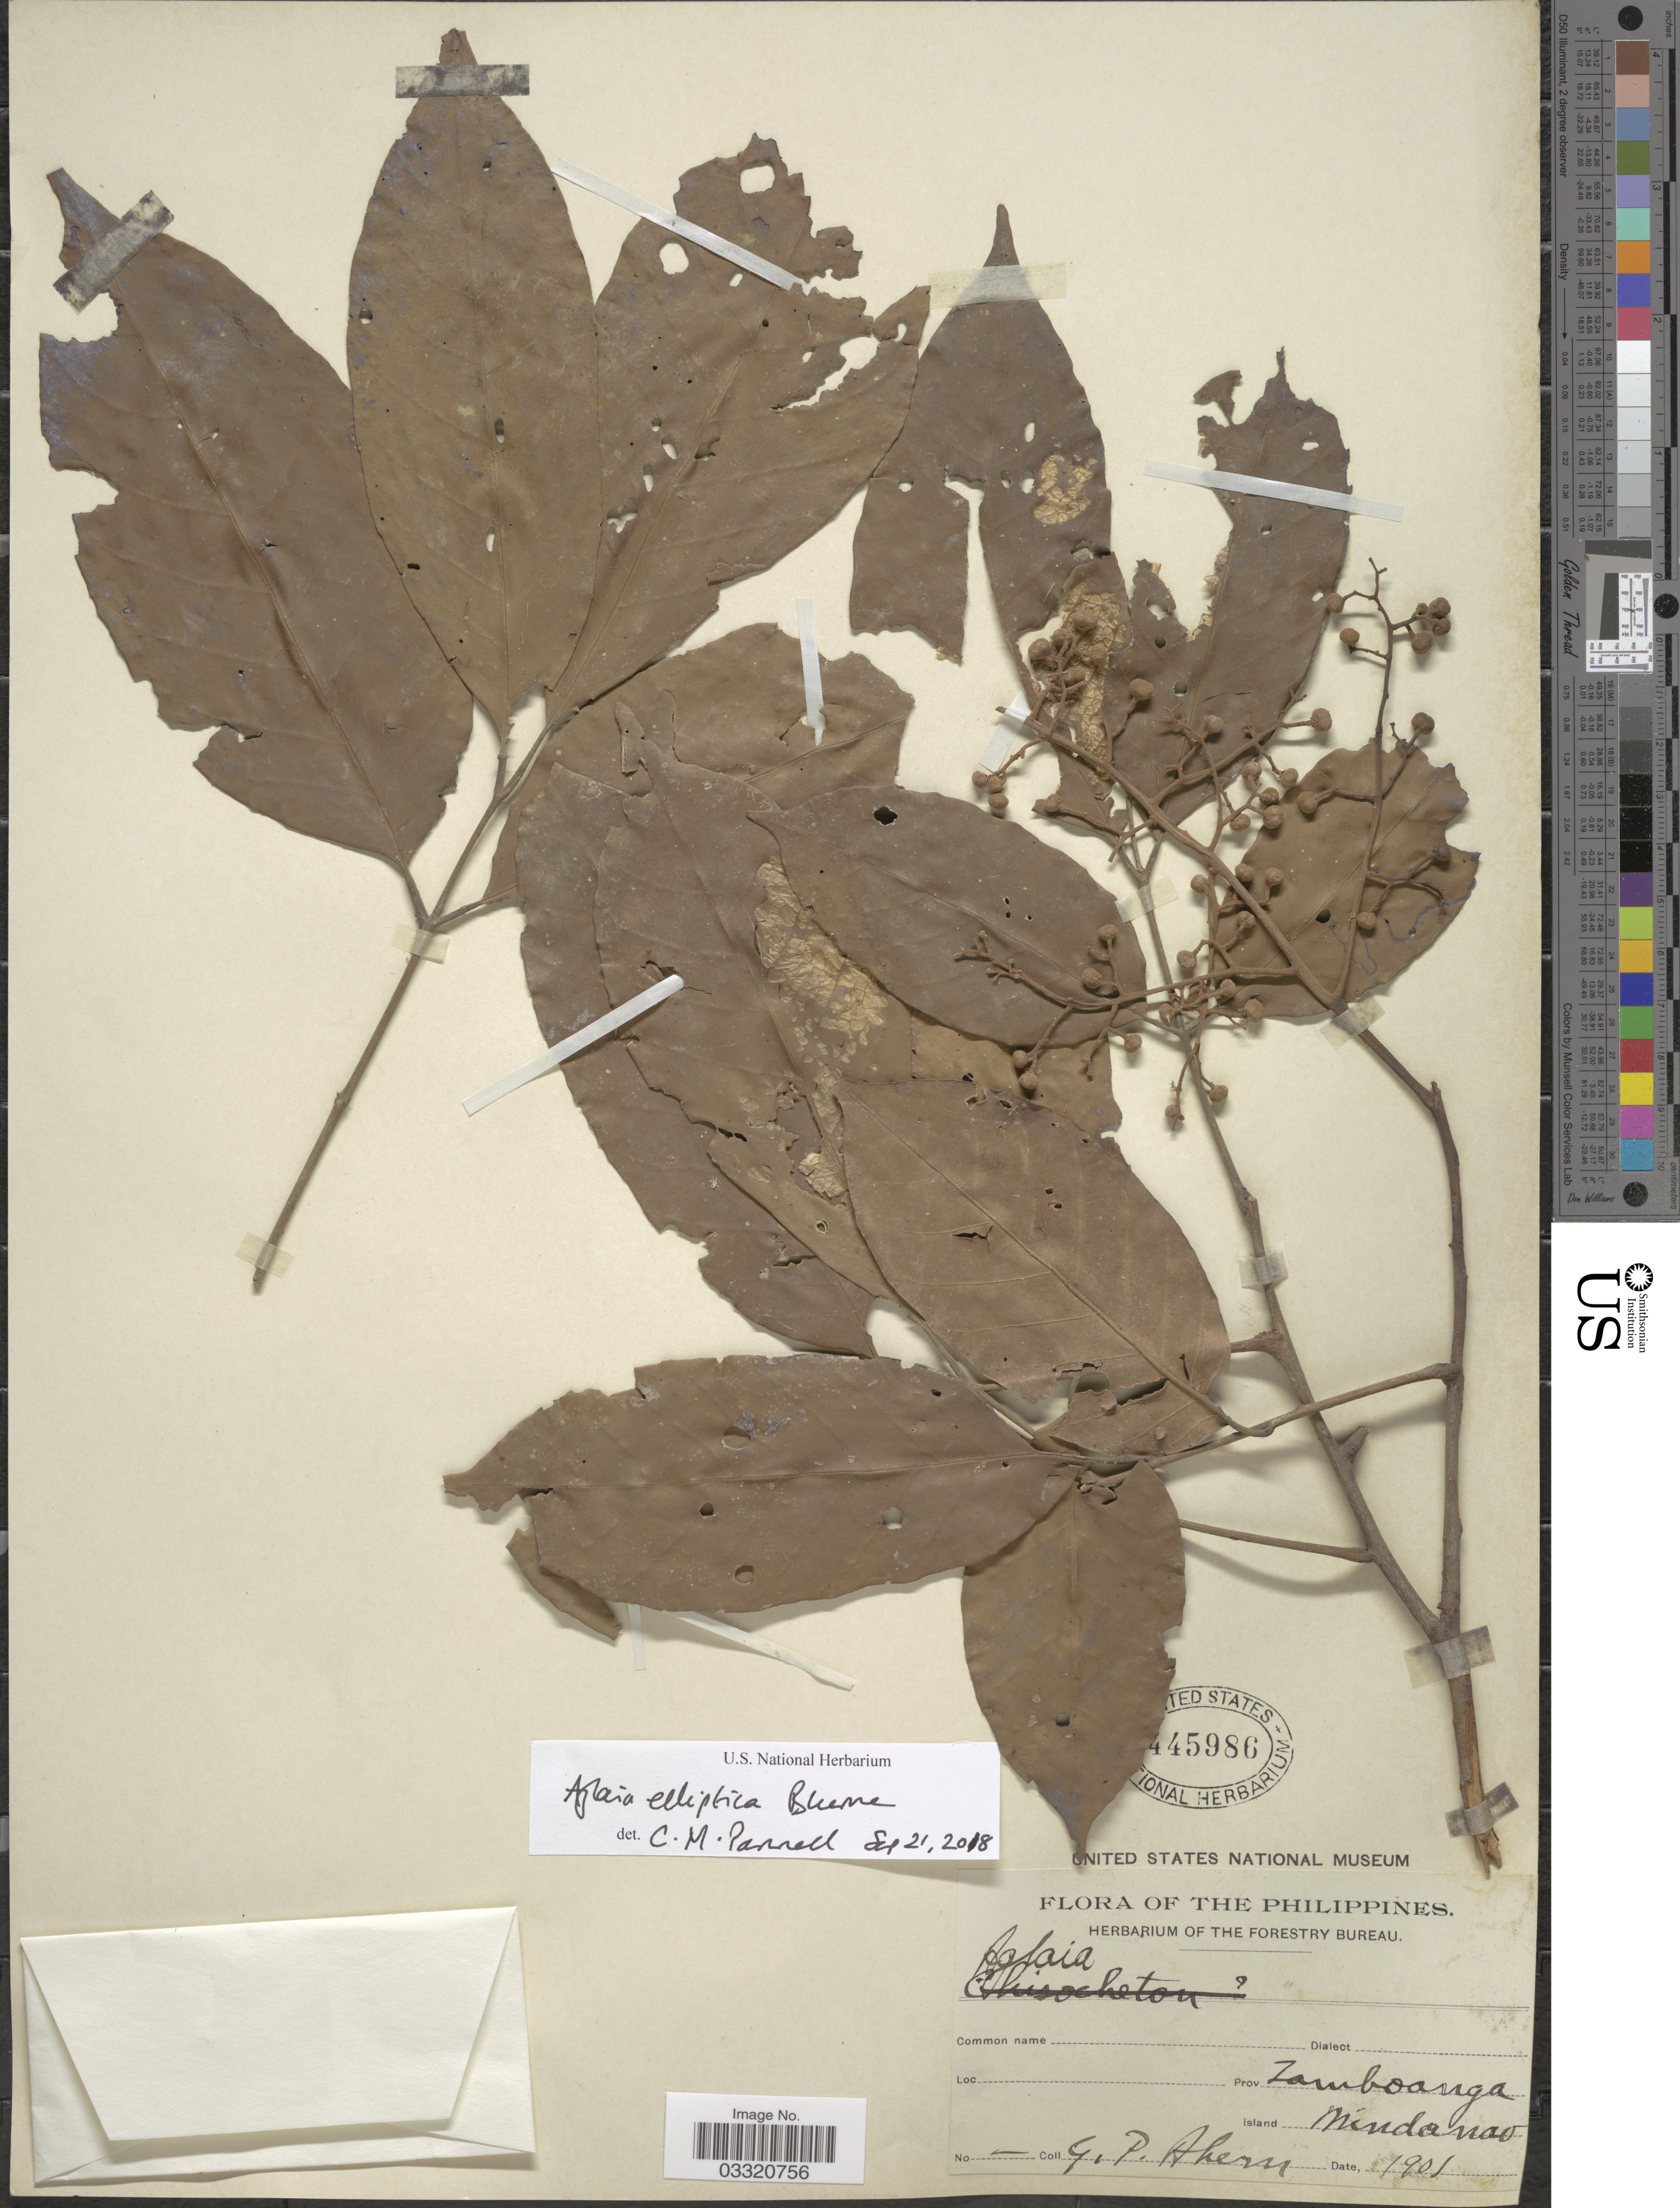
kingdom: Plantae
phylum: Tracheophyta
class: Magnoliopsida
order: Sapindales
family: Meliaceae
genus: Aglaia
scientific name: Aglaia elliptica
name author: Blume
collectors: G. Ahern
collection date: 1901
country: Philippines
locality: Prov. Zamboanga, Island Mindanao.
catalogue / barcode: US 445986